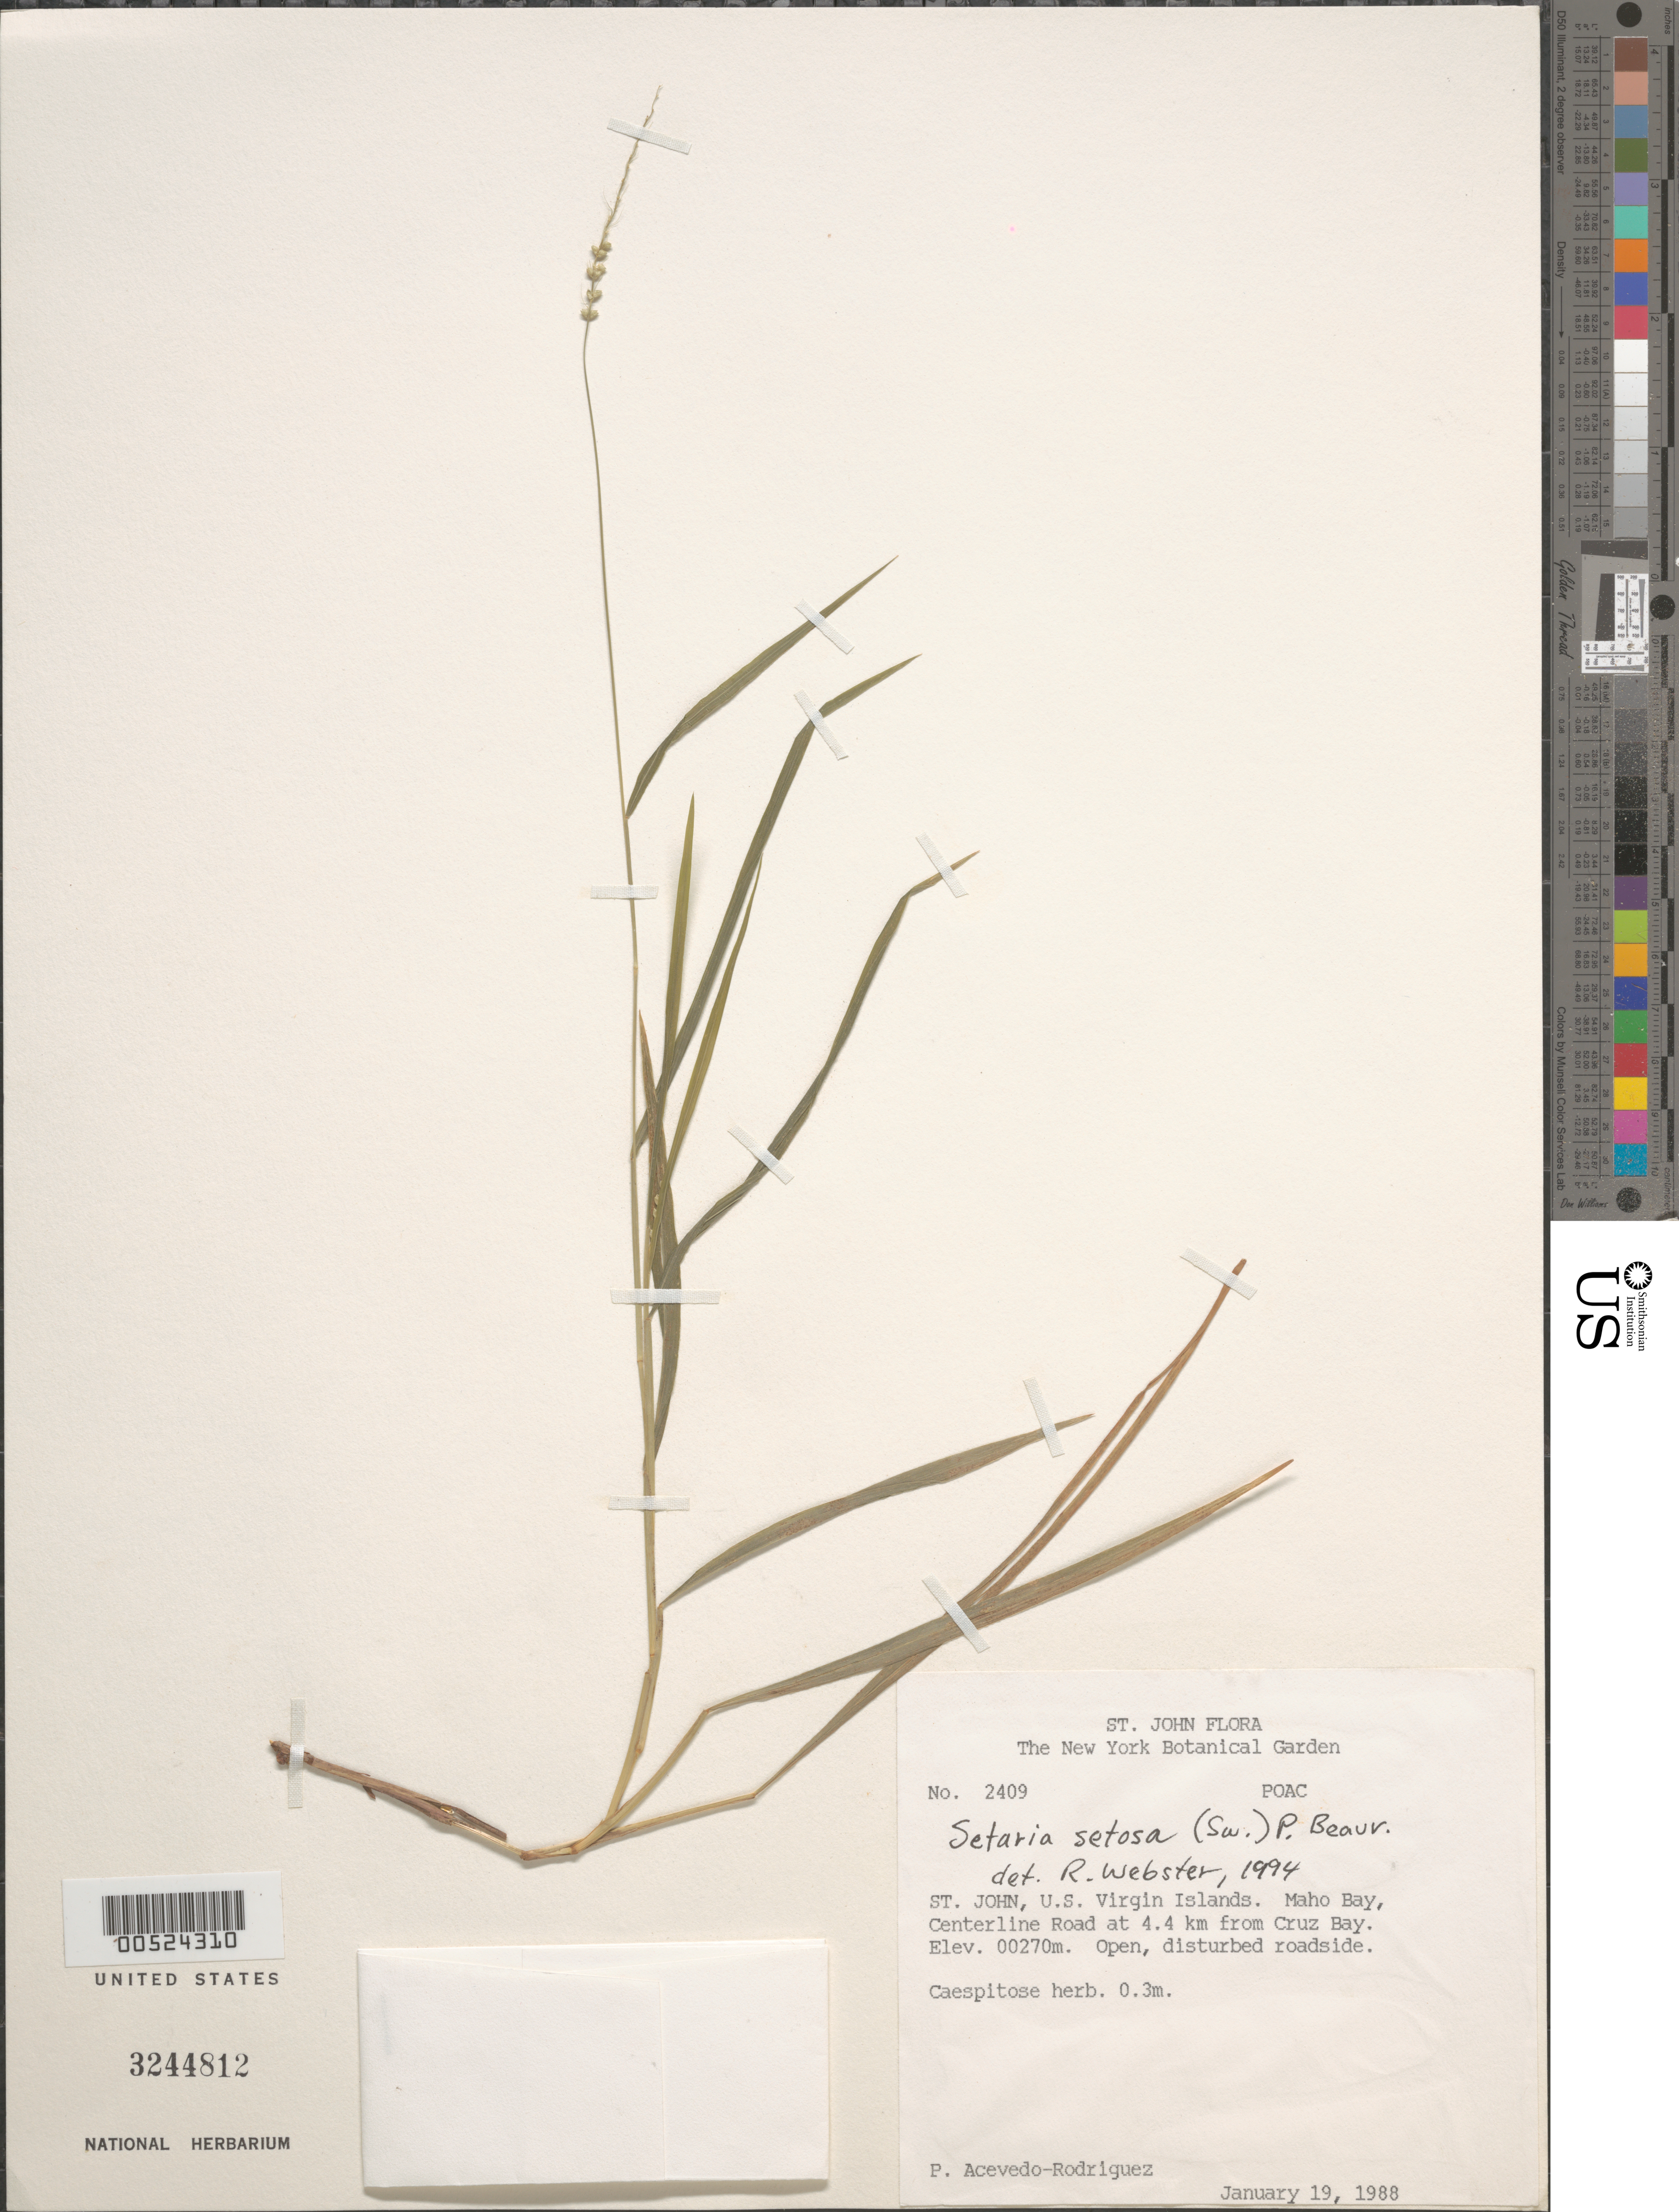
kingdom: Plantae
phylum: Tracheophyta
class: Liliopsida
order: Poales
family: Poaceae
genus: Setaria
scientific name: Setaria setosa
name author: (Sw.) P. Beauv.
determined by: Webster, Robert D.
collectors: P. Acevedo-Rodr.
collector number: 2409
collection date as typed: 19 Jan 1988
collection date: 1988-01-19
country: U.S. Virgin Islands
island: St. John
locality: Maho Bay Quarter; Center Line Road km 4.4 from Cruz Bay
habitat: Open, disturbed roadside.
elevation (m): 270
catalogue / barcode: US 3244812